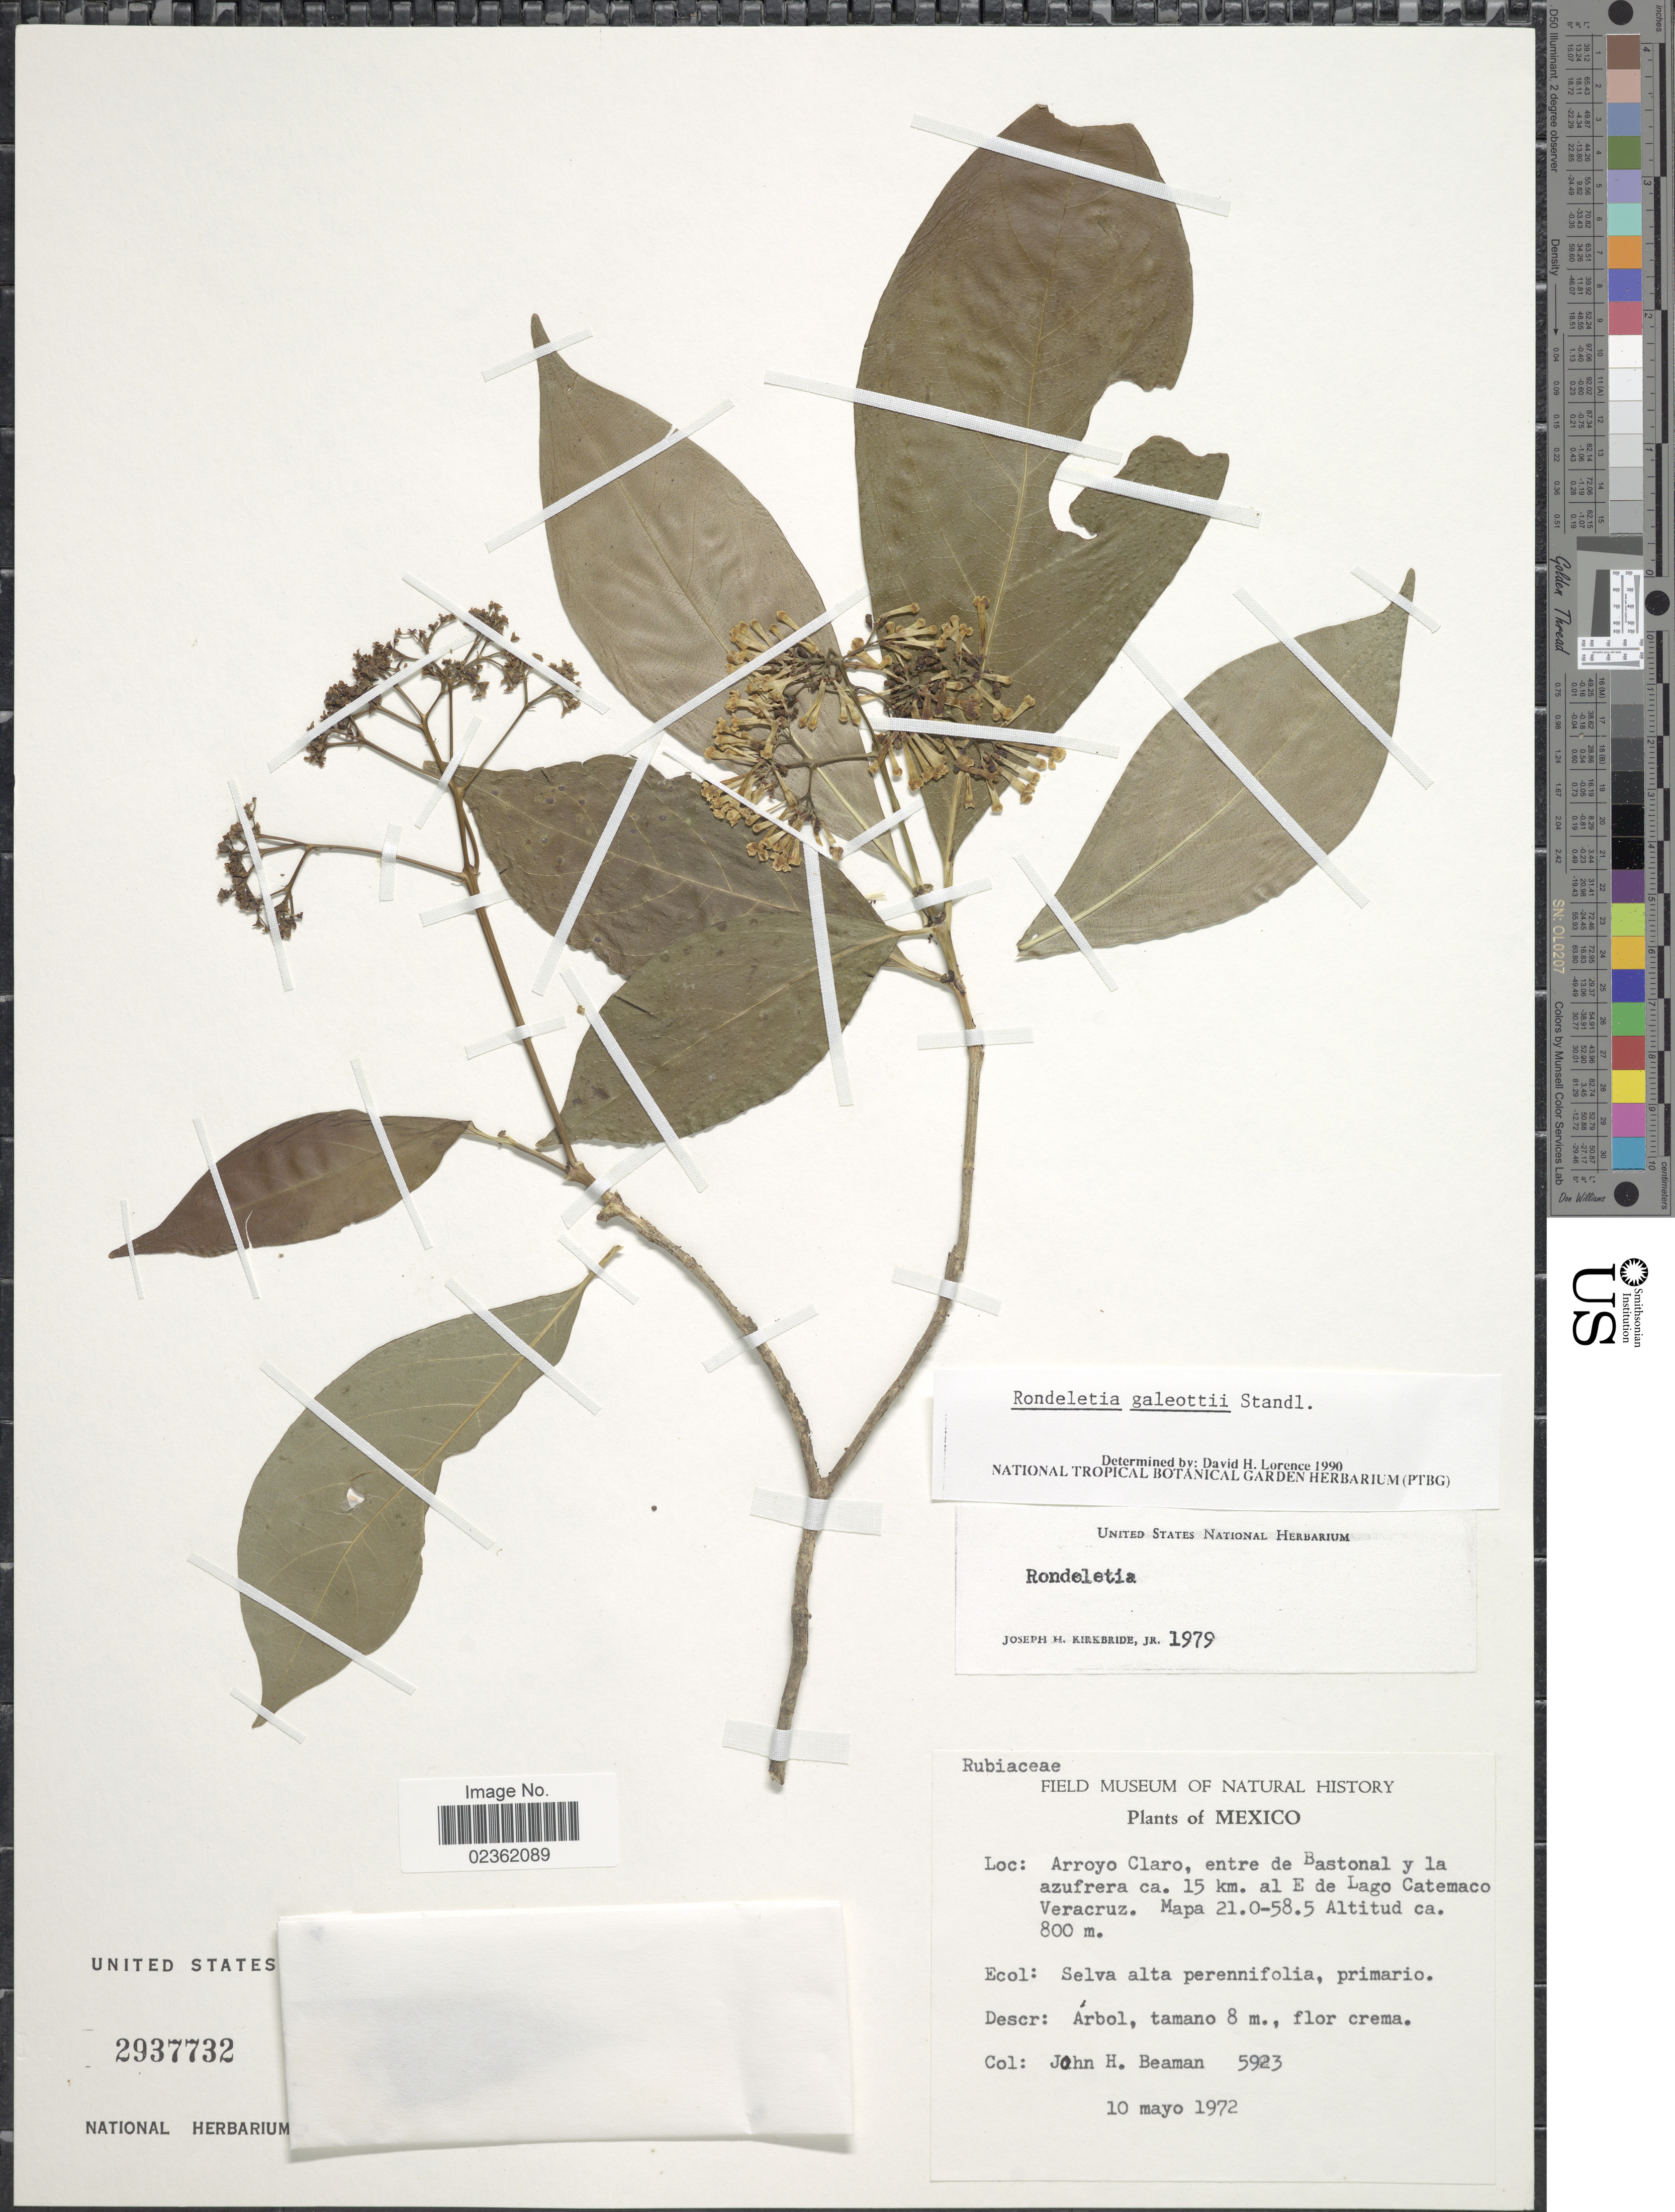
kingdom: Plantae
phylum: Tracheophyta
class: Magnoliopsida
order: Gentianales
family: Rubiaceae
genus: Rondeletia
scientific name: Rondeletia galeottii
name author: Standl.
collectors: J. H. Beaman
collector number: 5923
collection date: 1972-05-10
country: Mexico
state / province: Veracruz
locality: Arroyo Claro, entre de Bastonal y la azufrera ca. 15 km. al E de Lago Catemaco Veracruz, Mapa 21.0-58.5.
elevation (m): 800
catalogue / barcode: US 2937732